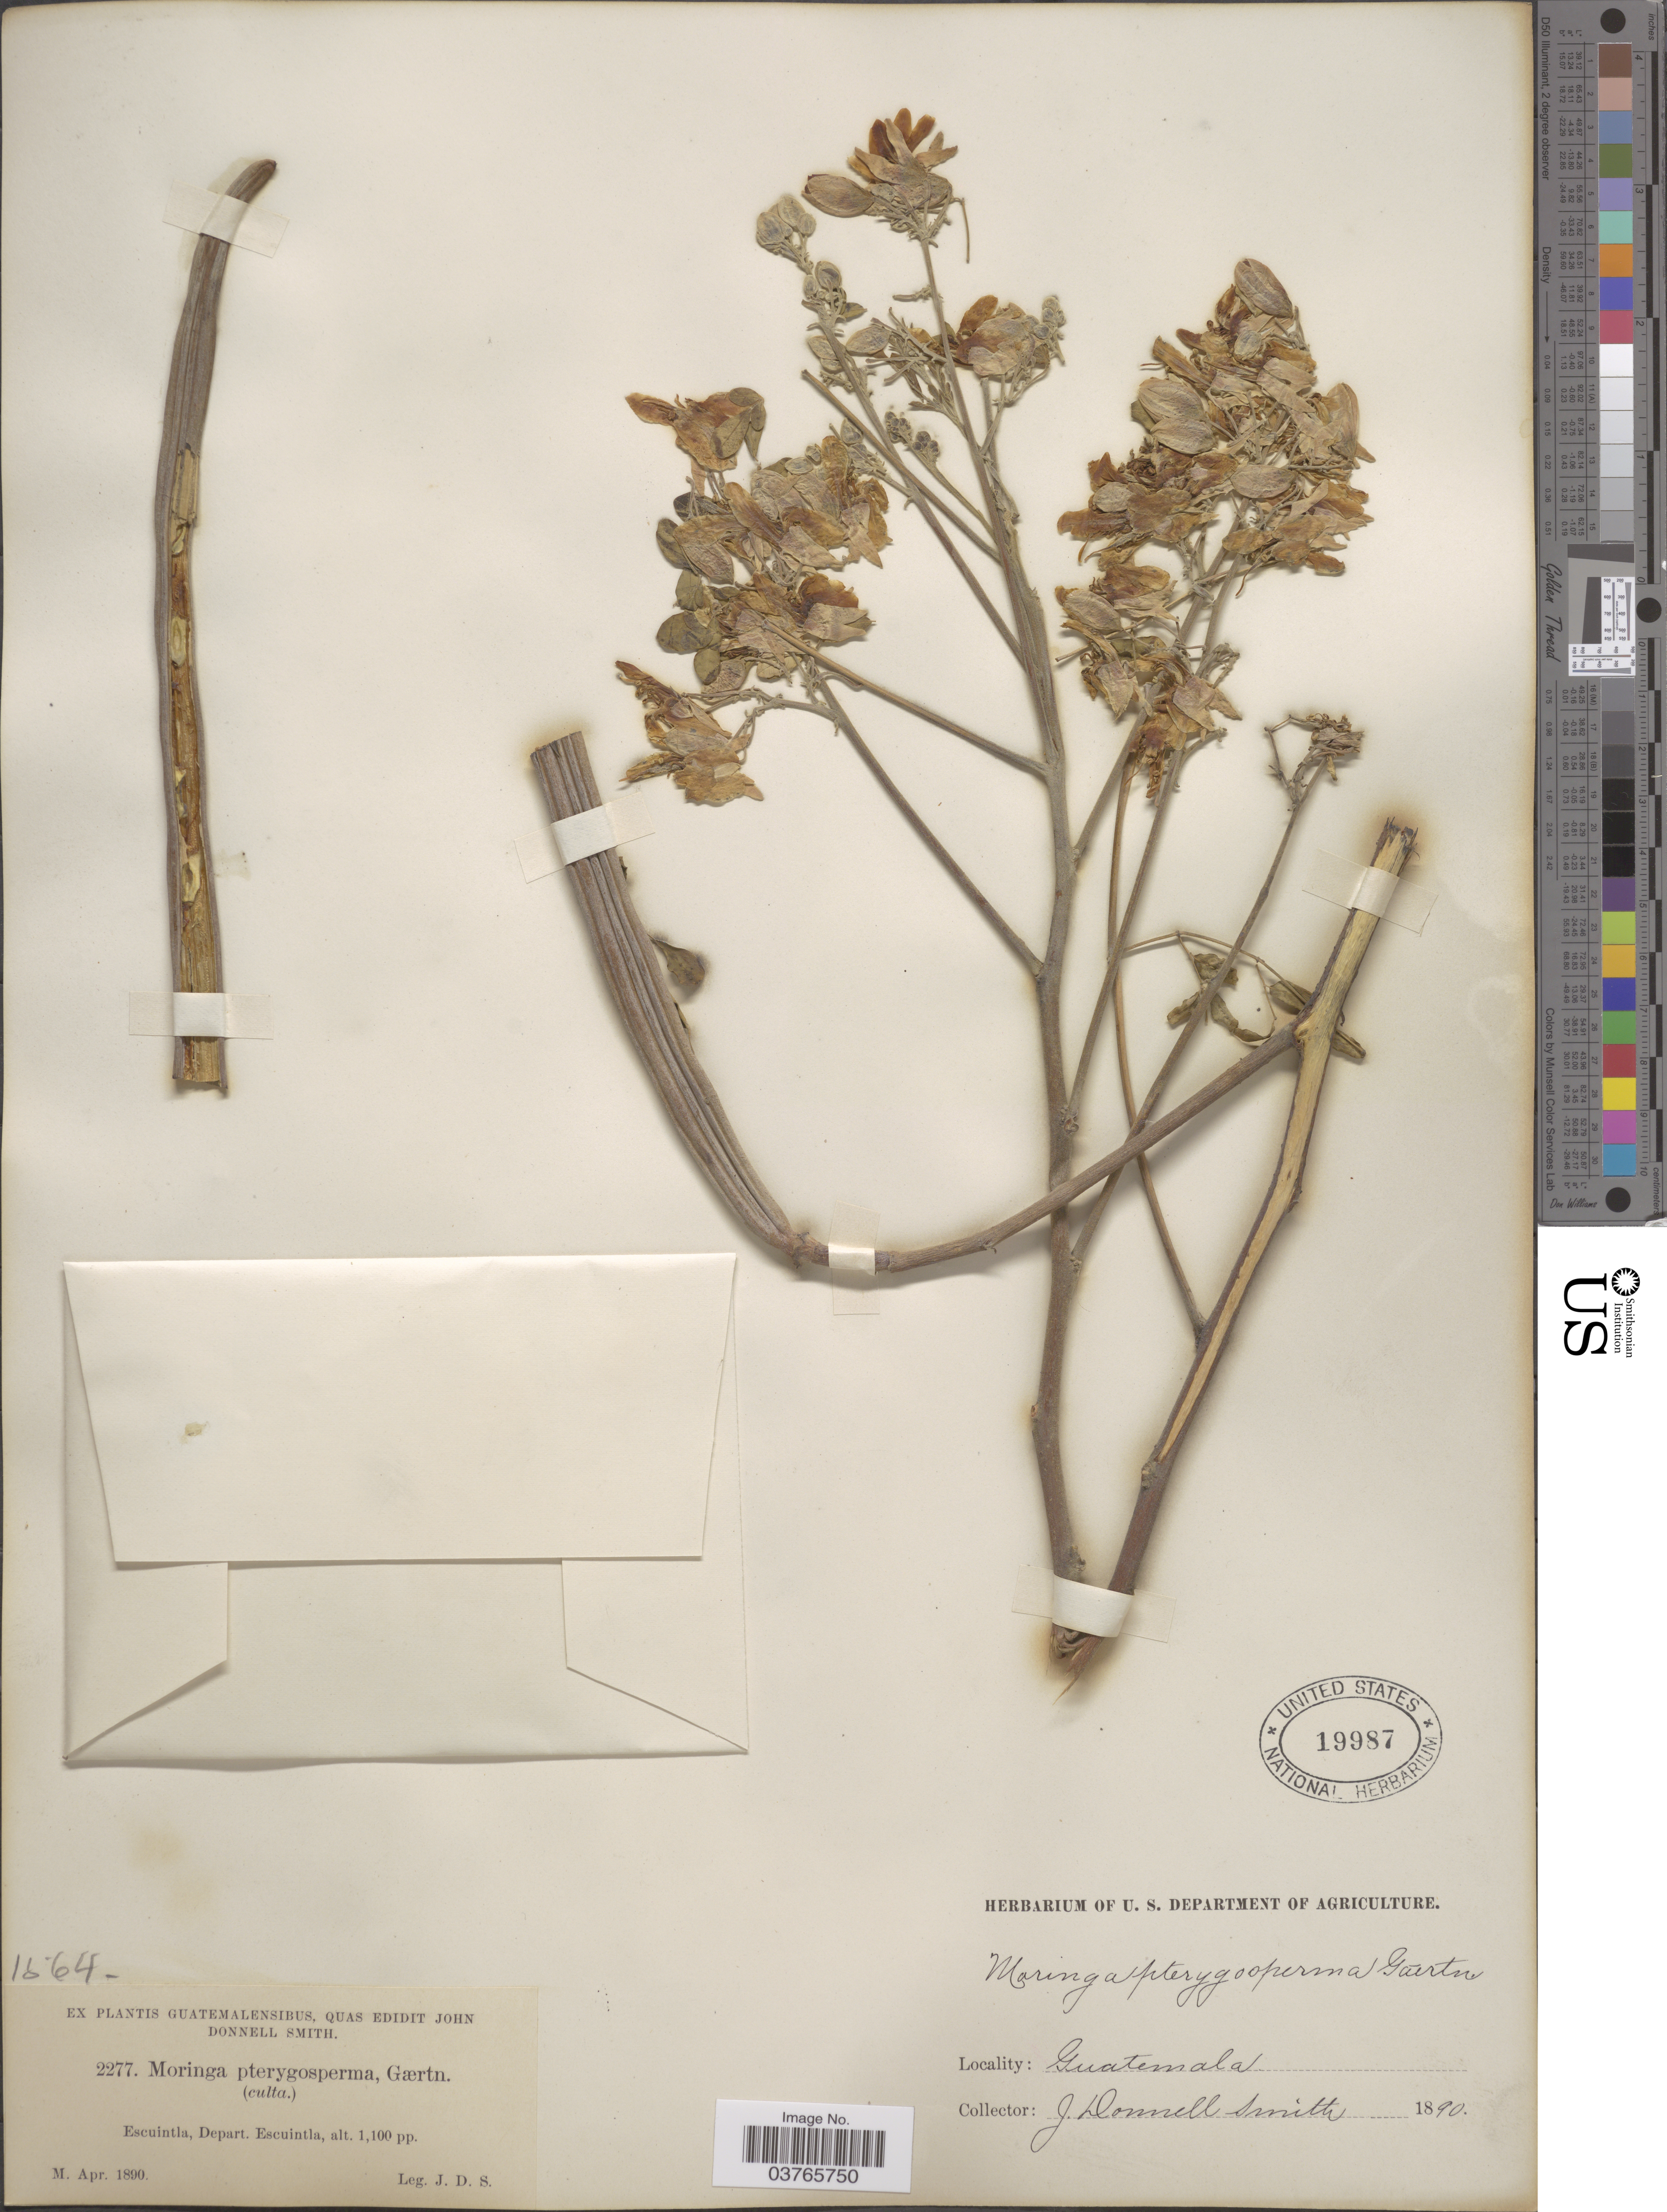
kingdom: Plantae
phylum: Tracheophyta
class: Magnoliopsida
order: Brassicales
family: Moringaceae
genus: Moringa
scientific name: Moringa oleifera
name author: Lam.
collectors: J. Donnell Smith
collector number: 2277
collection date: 1890-04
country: Guatemala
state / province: Escuintla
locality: Depart. Escuintla.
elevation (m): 335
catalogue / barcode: US 19987